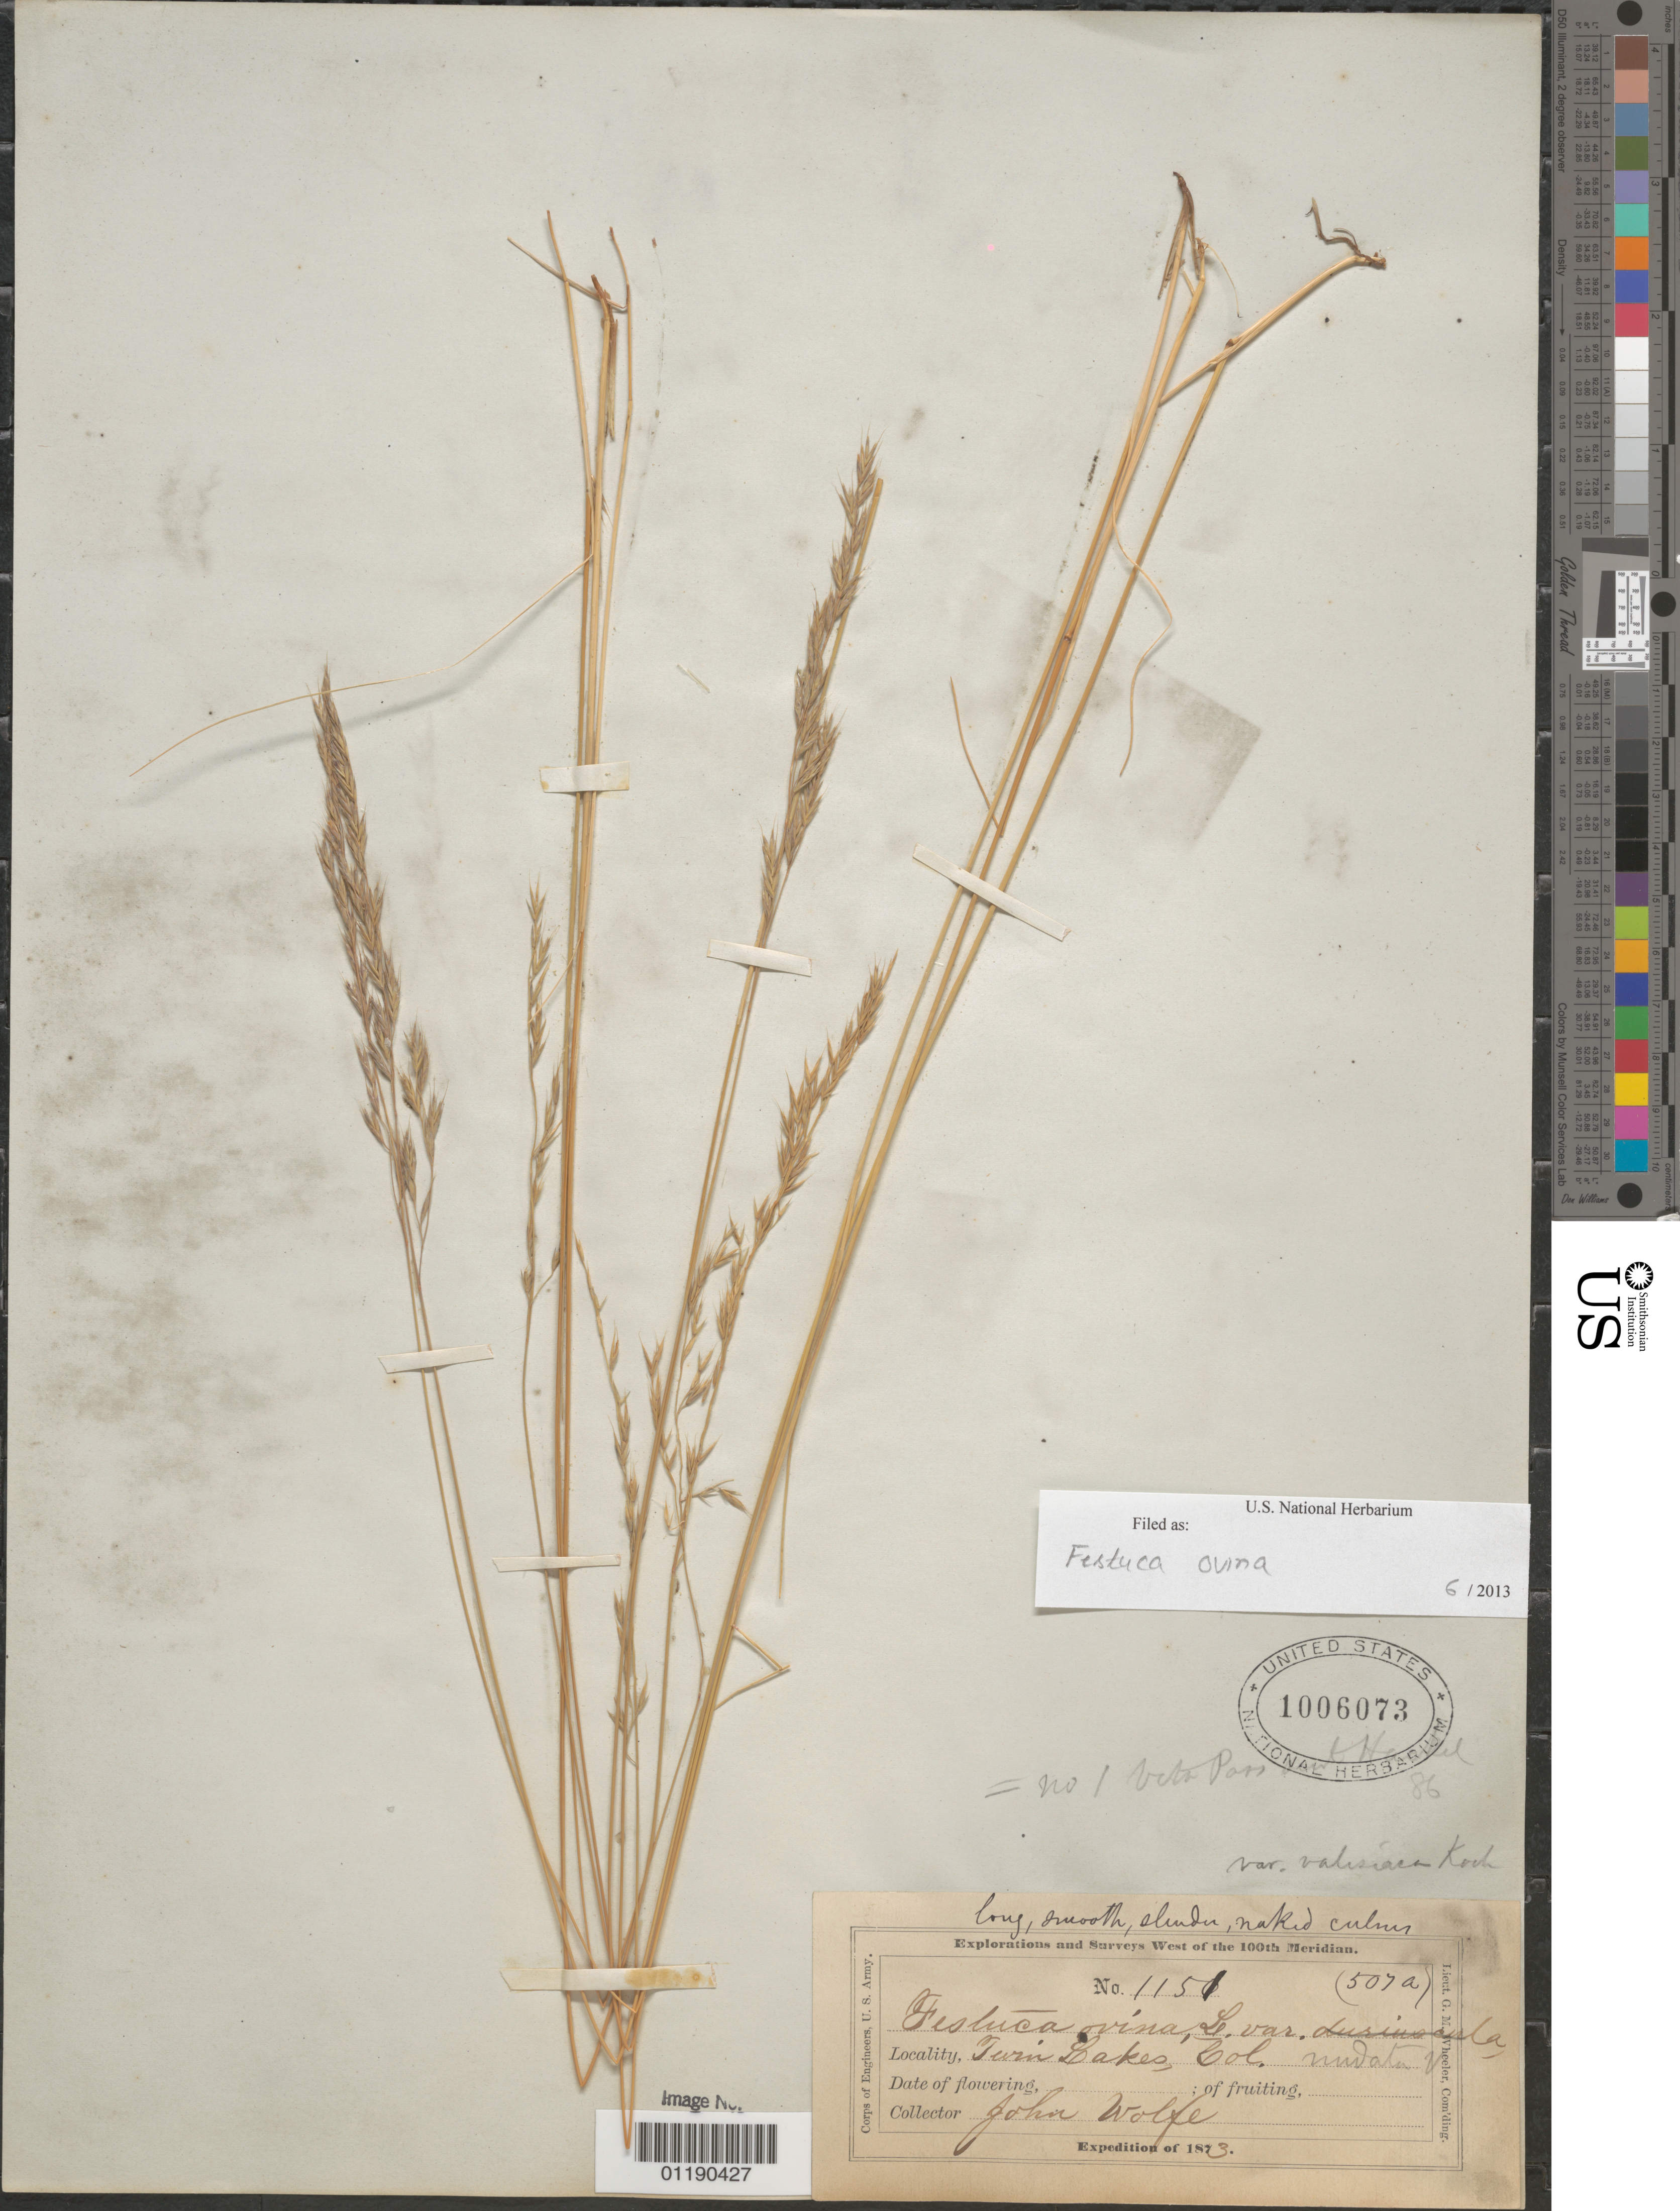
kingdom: Plantae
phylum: Tracheophyta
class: Liliopsida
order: Poales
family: Poaceae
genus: Festuca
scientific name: Festuca ovina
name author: Hack.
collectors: J. Wolf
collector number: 1151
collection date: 1873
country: United States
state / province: Colorado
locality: Twin Lakes.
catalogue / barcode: US 1006073